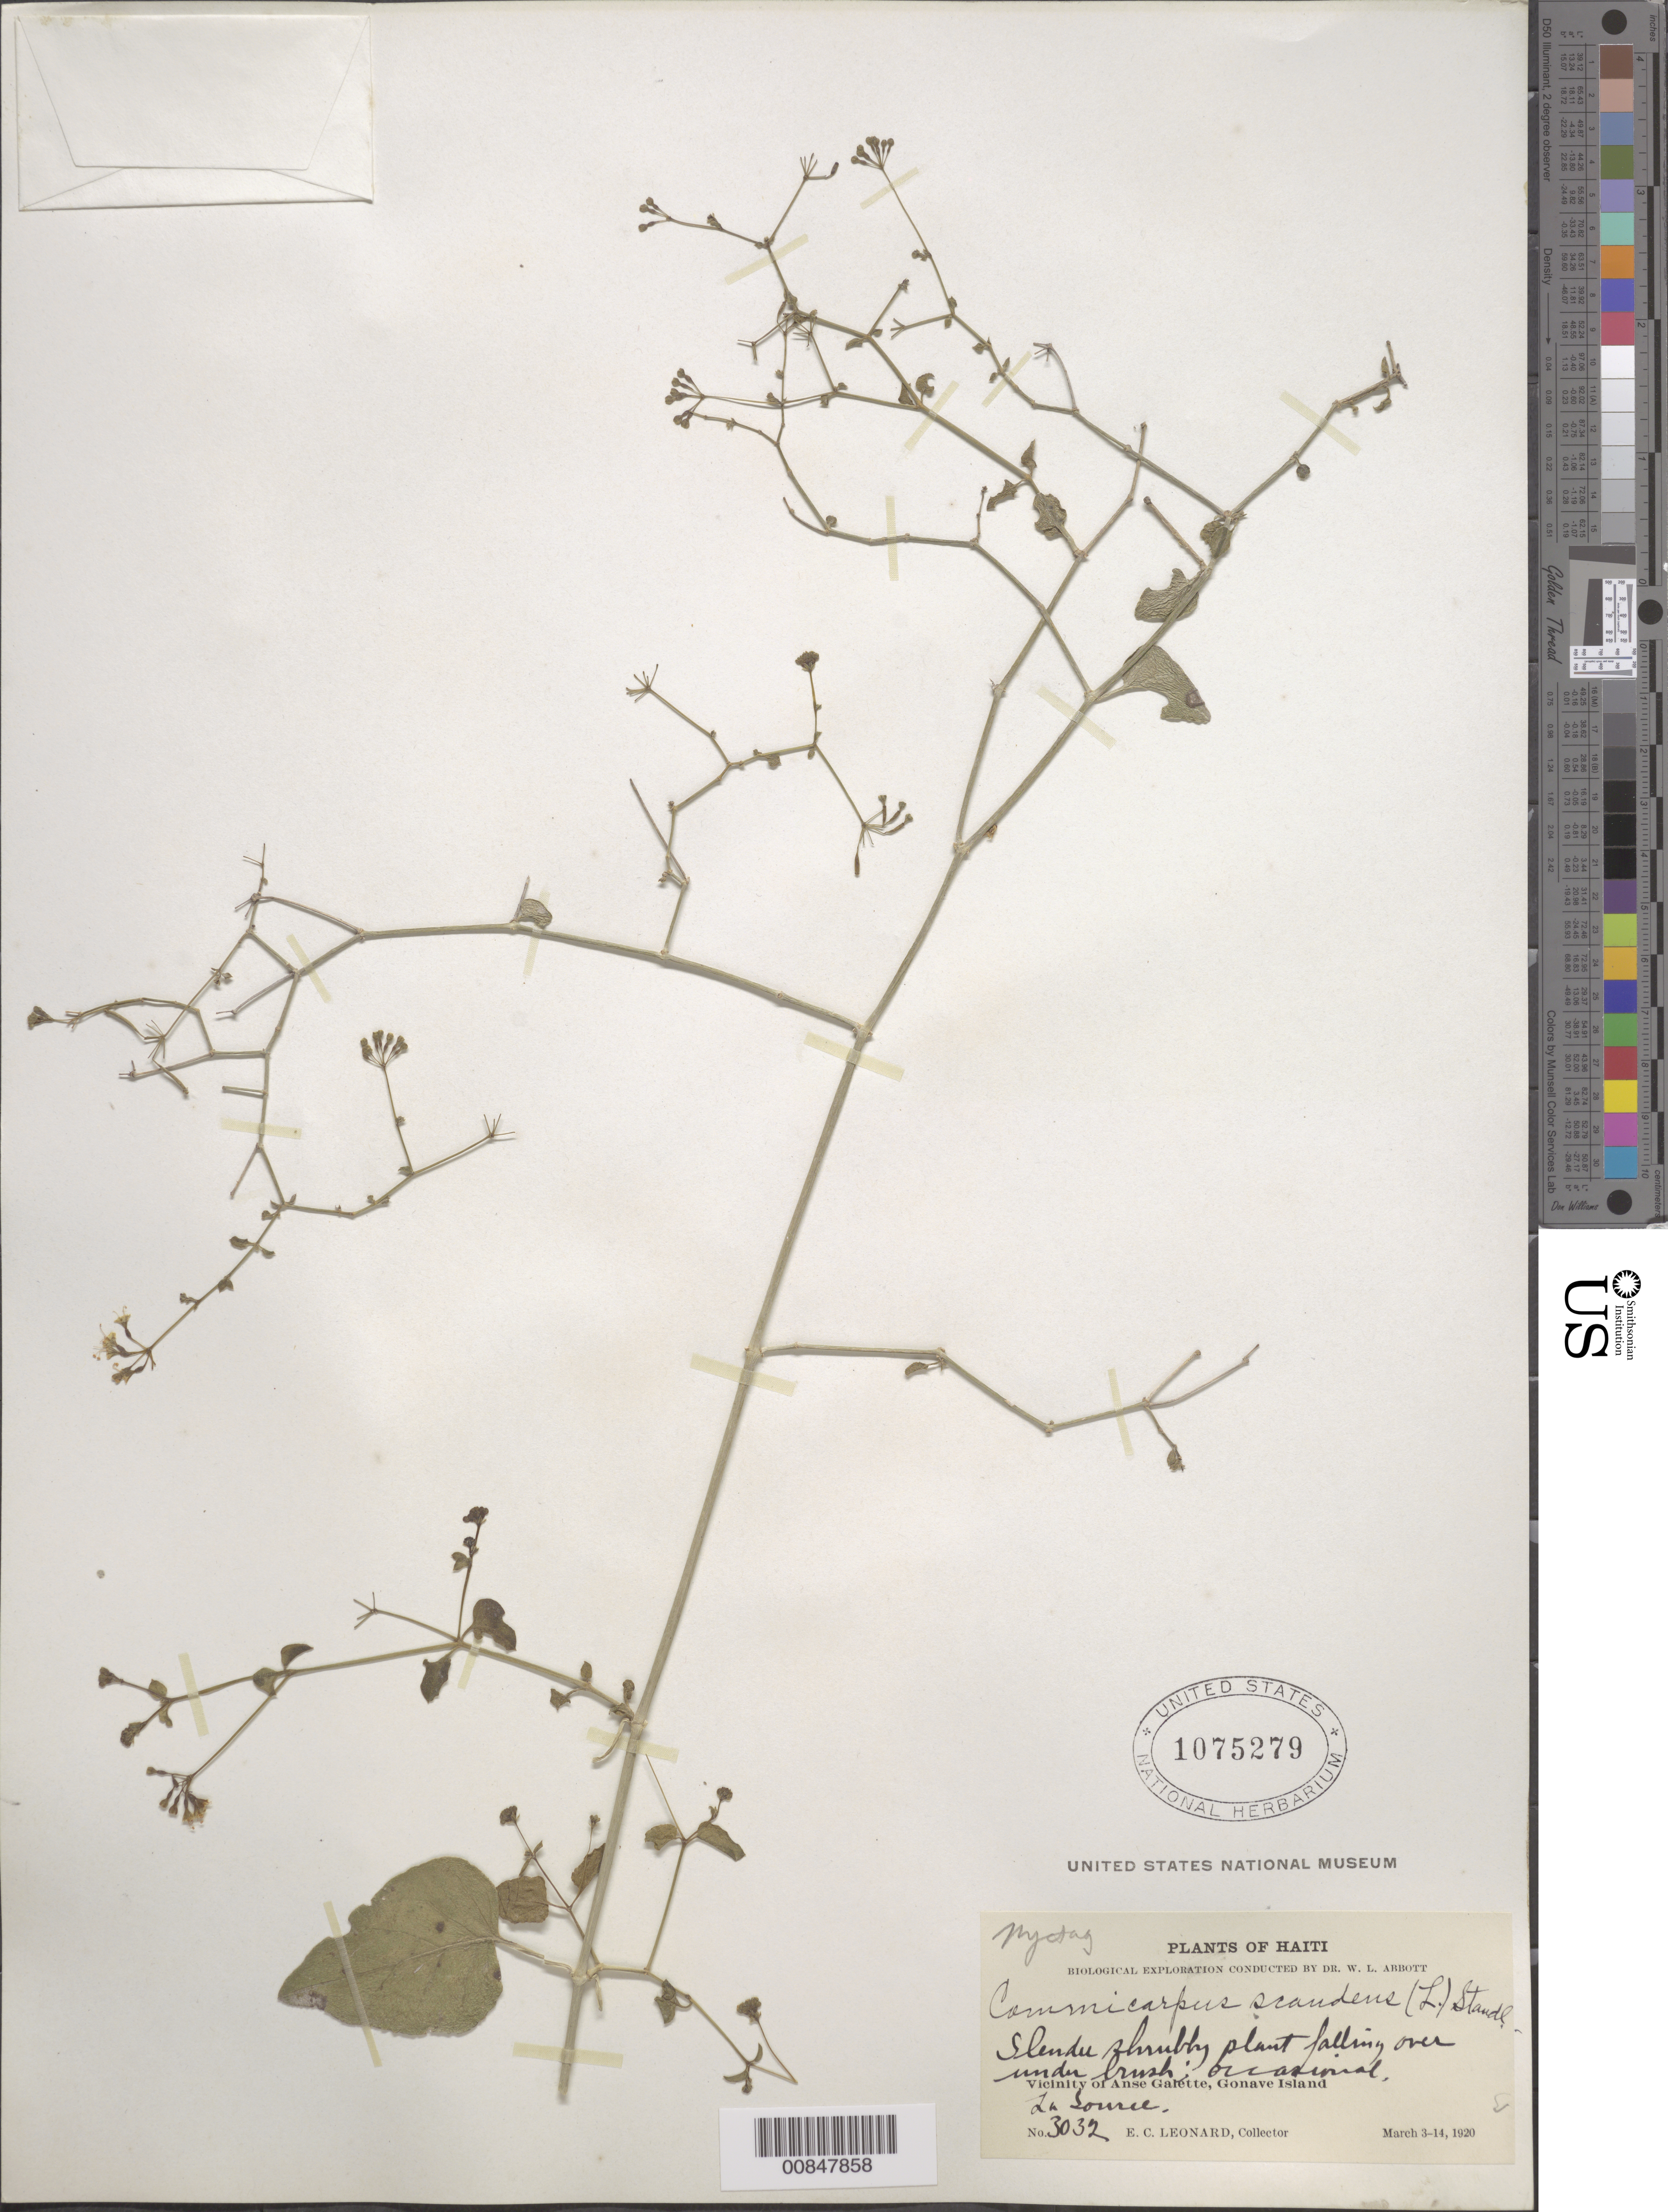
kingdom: Plantae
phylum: Tracheophyta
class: Magnoliopsida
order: Caryophyllales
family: Nyctaginaceae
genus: Boerhavia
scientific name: Boerhavia scandens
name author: L.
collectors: E. C. Leonard & W. L. Abbott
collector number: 3032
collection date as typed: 03 Mar 1920 to 14 Mar 1920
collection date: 1920-03-03/1920-03-14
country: Haiti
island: Gonave I.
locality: Vicinity of Anse Galette, Gonave Island. La Source.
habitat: Falling over under brush.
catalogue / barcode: US 1075279